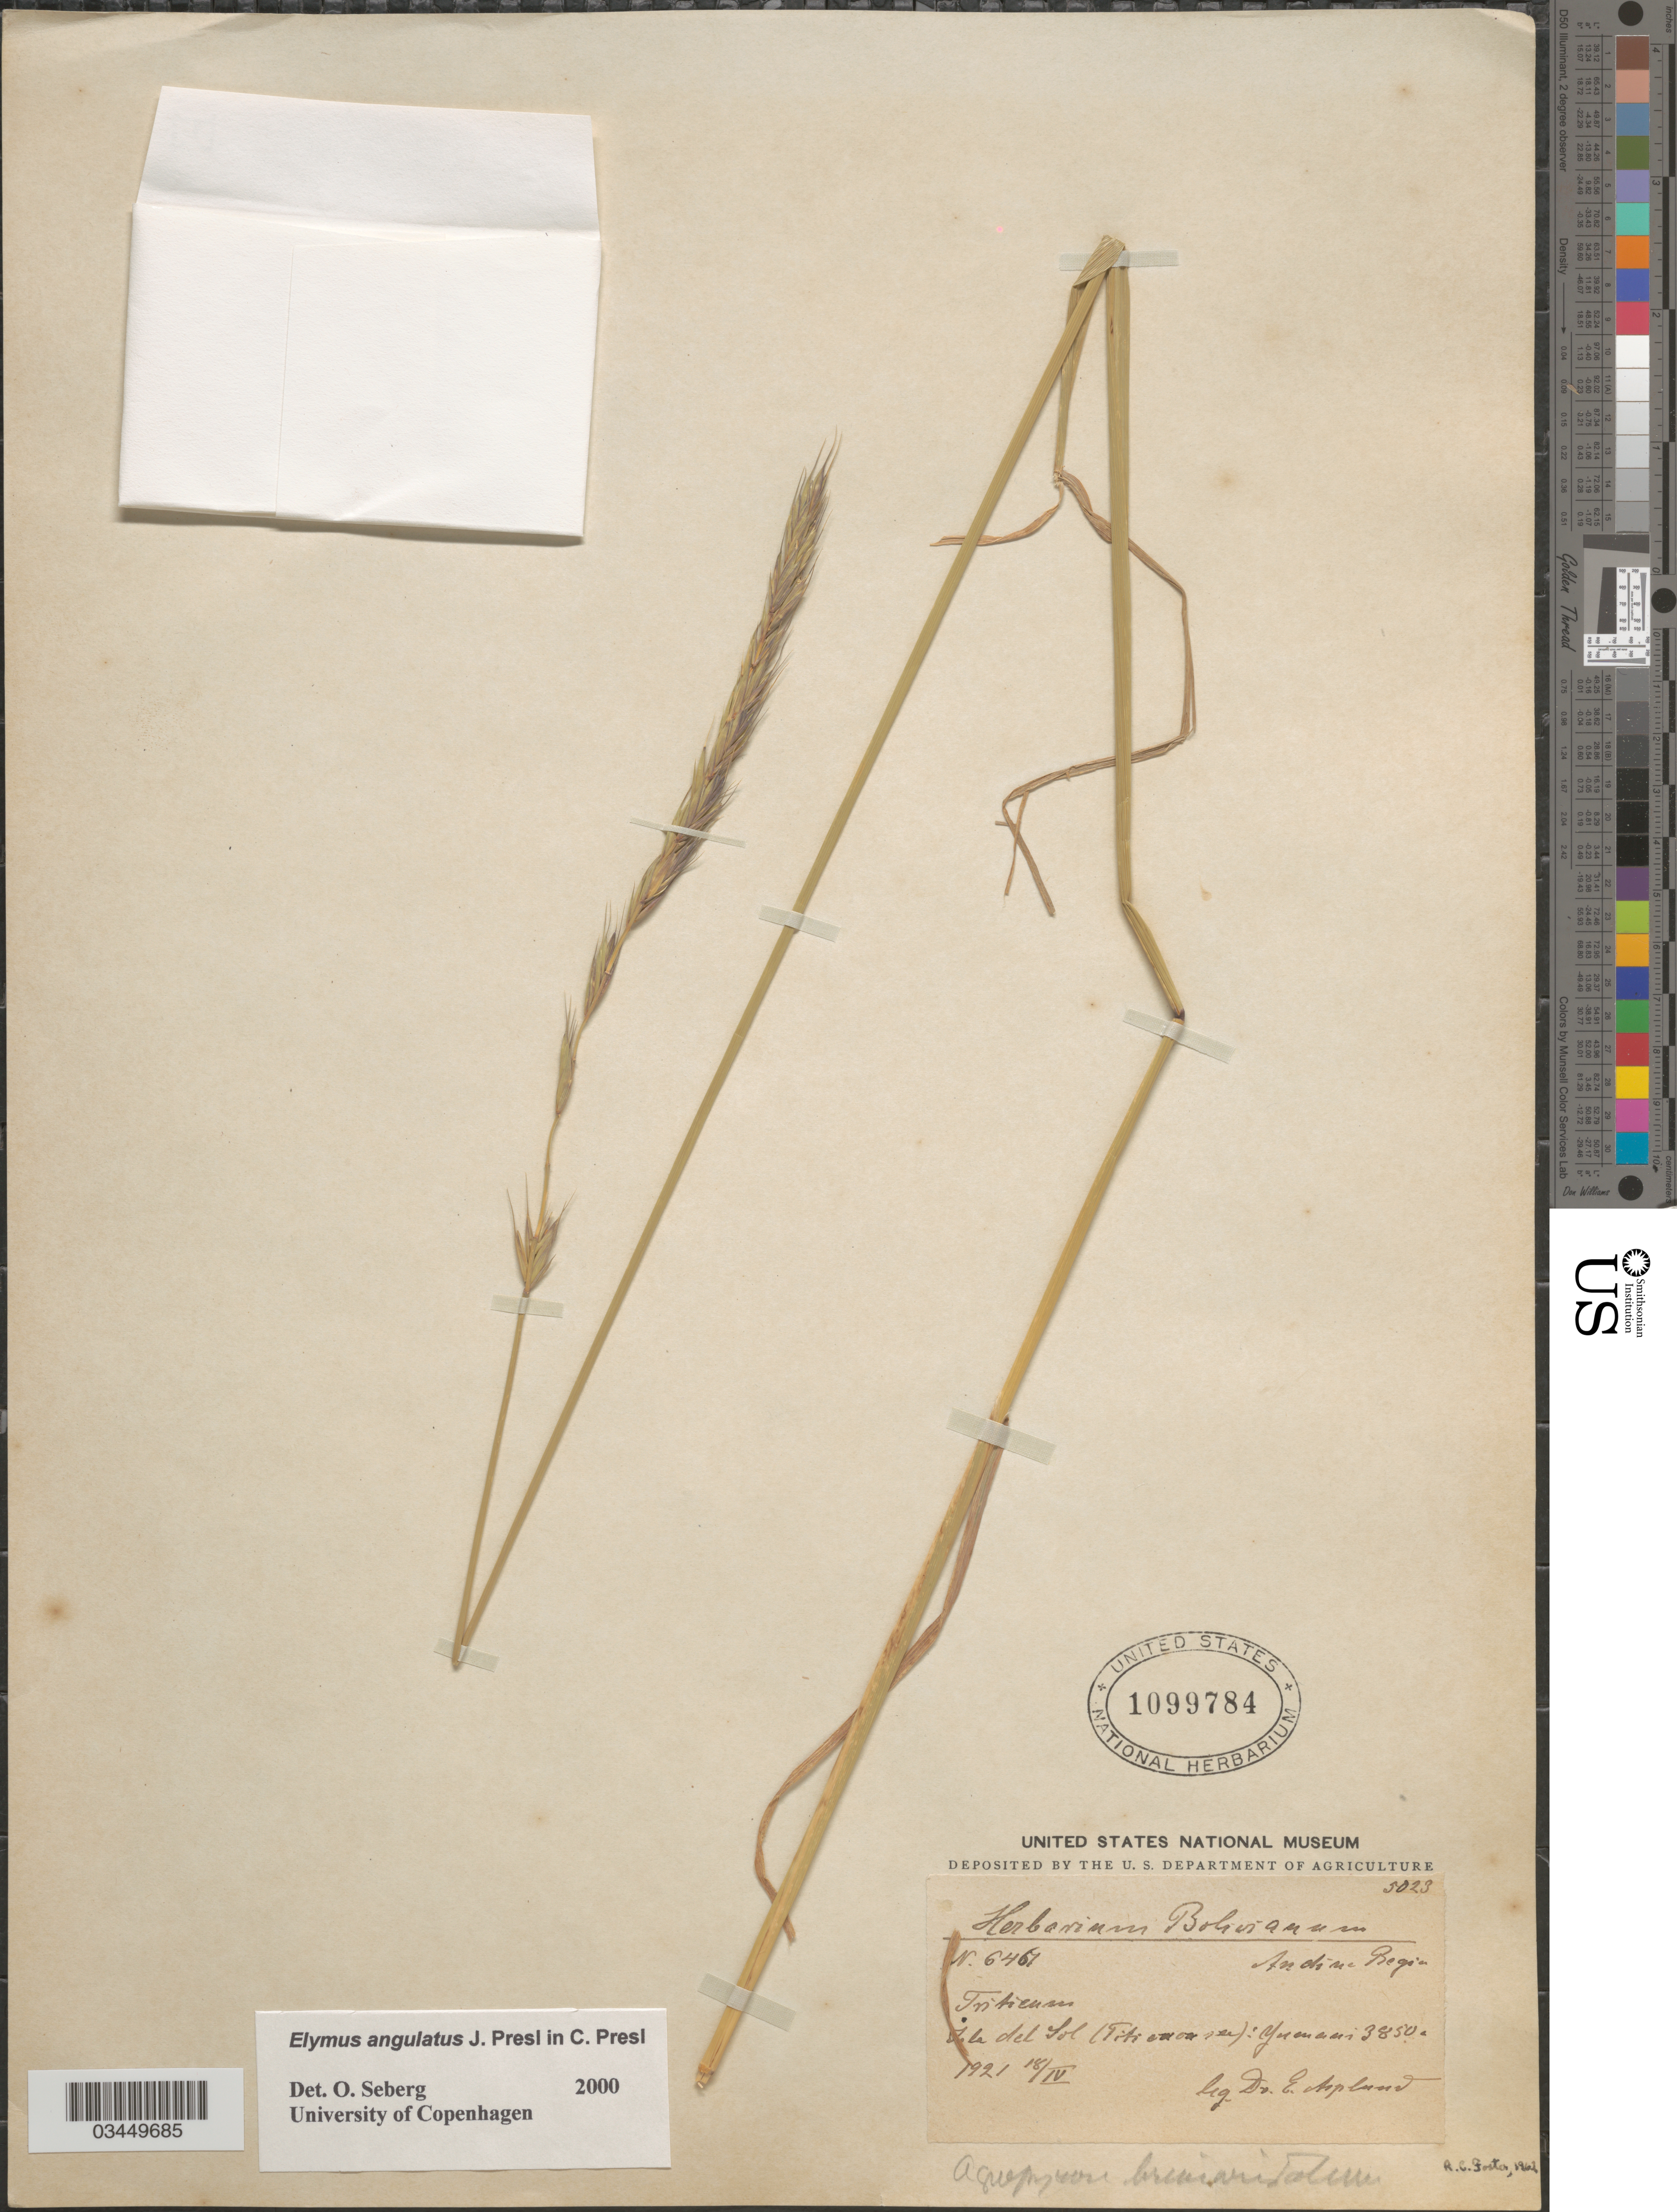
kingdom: Plantae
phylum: Tracheophyta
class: Liliopsida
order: Poales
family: Poaceae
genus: Elymus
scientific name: Elymus angulatus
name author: J. Presl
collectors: E. Asplund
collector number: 6467*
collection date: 1921-04-18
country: Bolivia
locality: Andine Regio. Triticum. Isla del Sol (Titicaca): Yumani.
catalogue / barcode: US 1099784